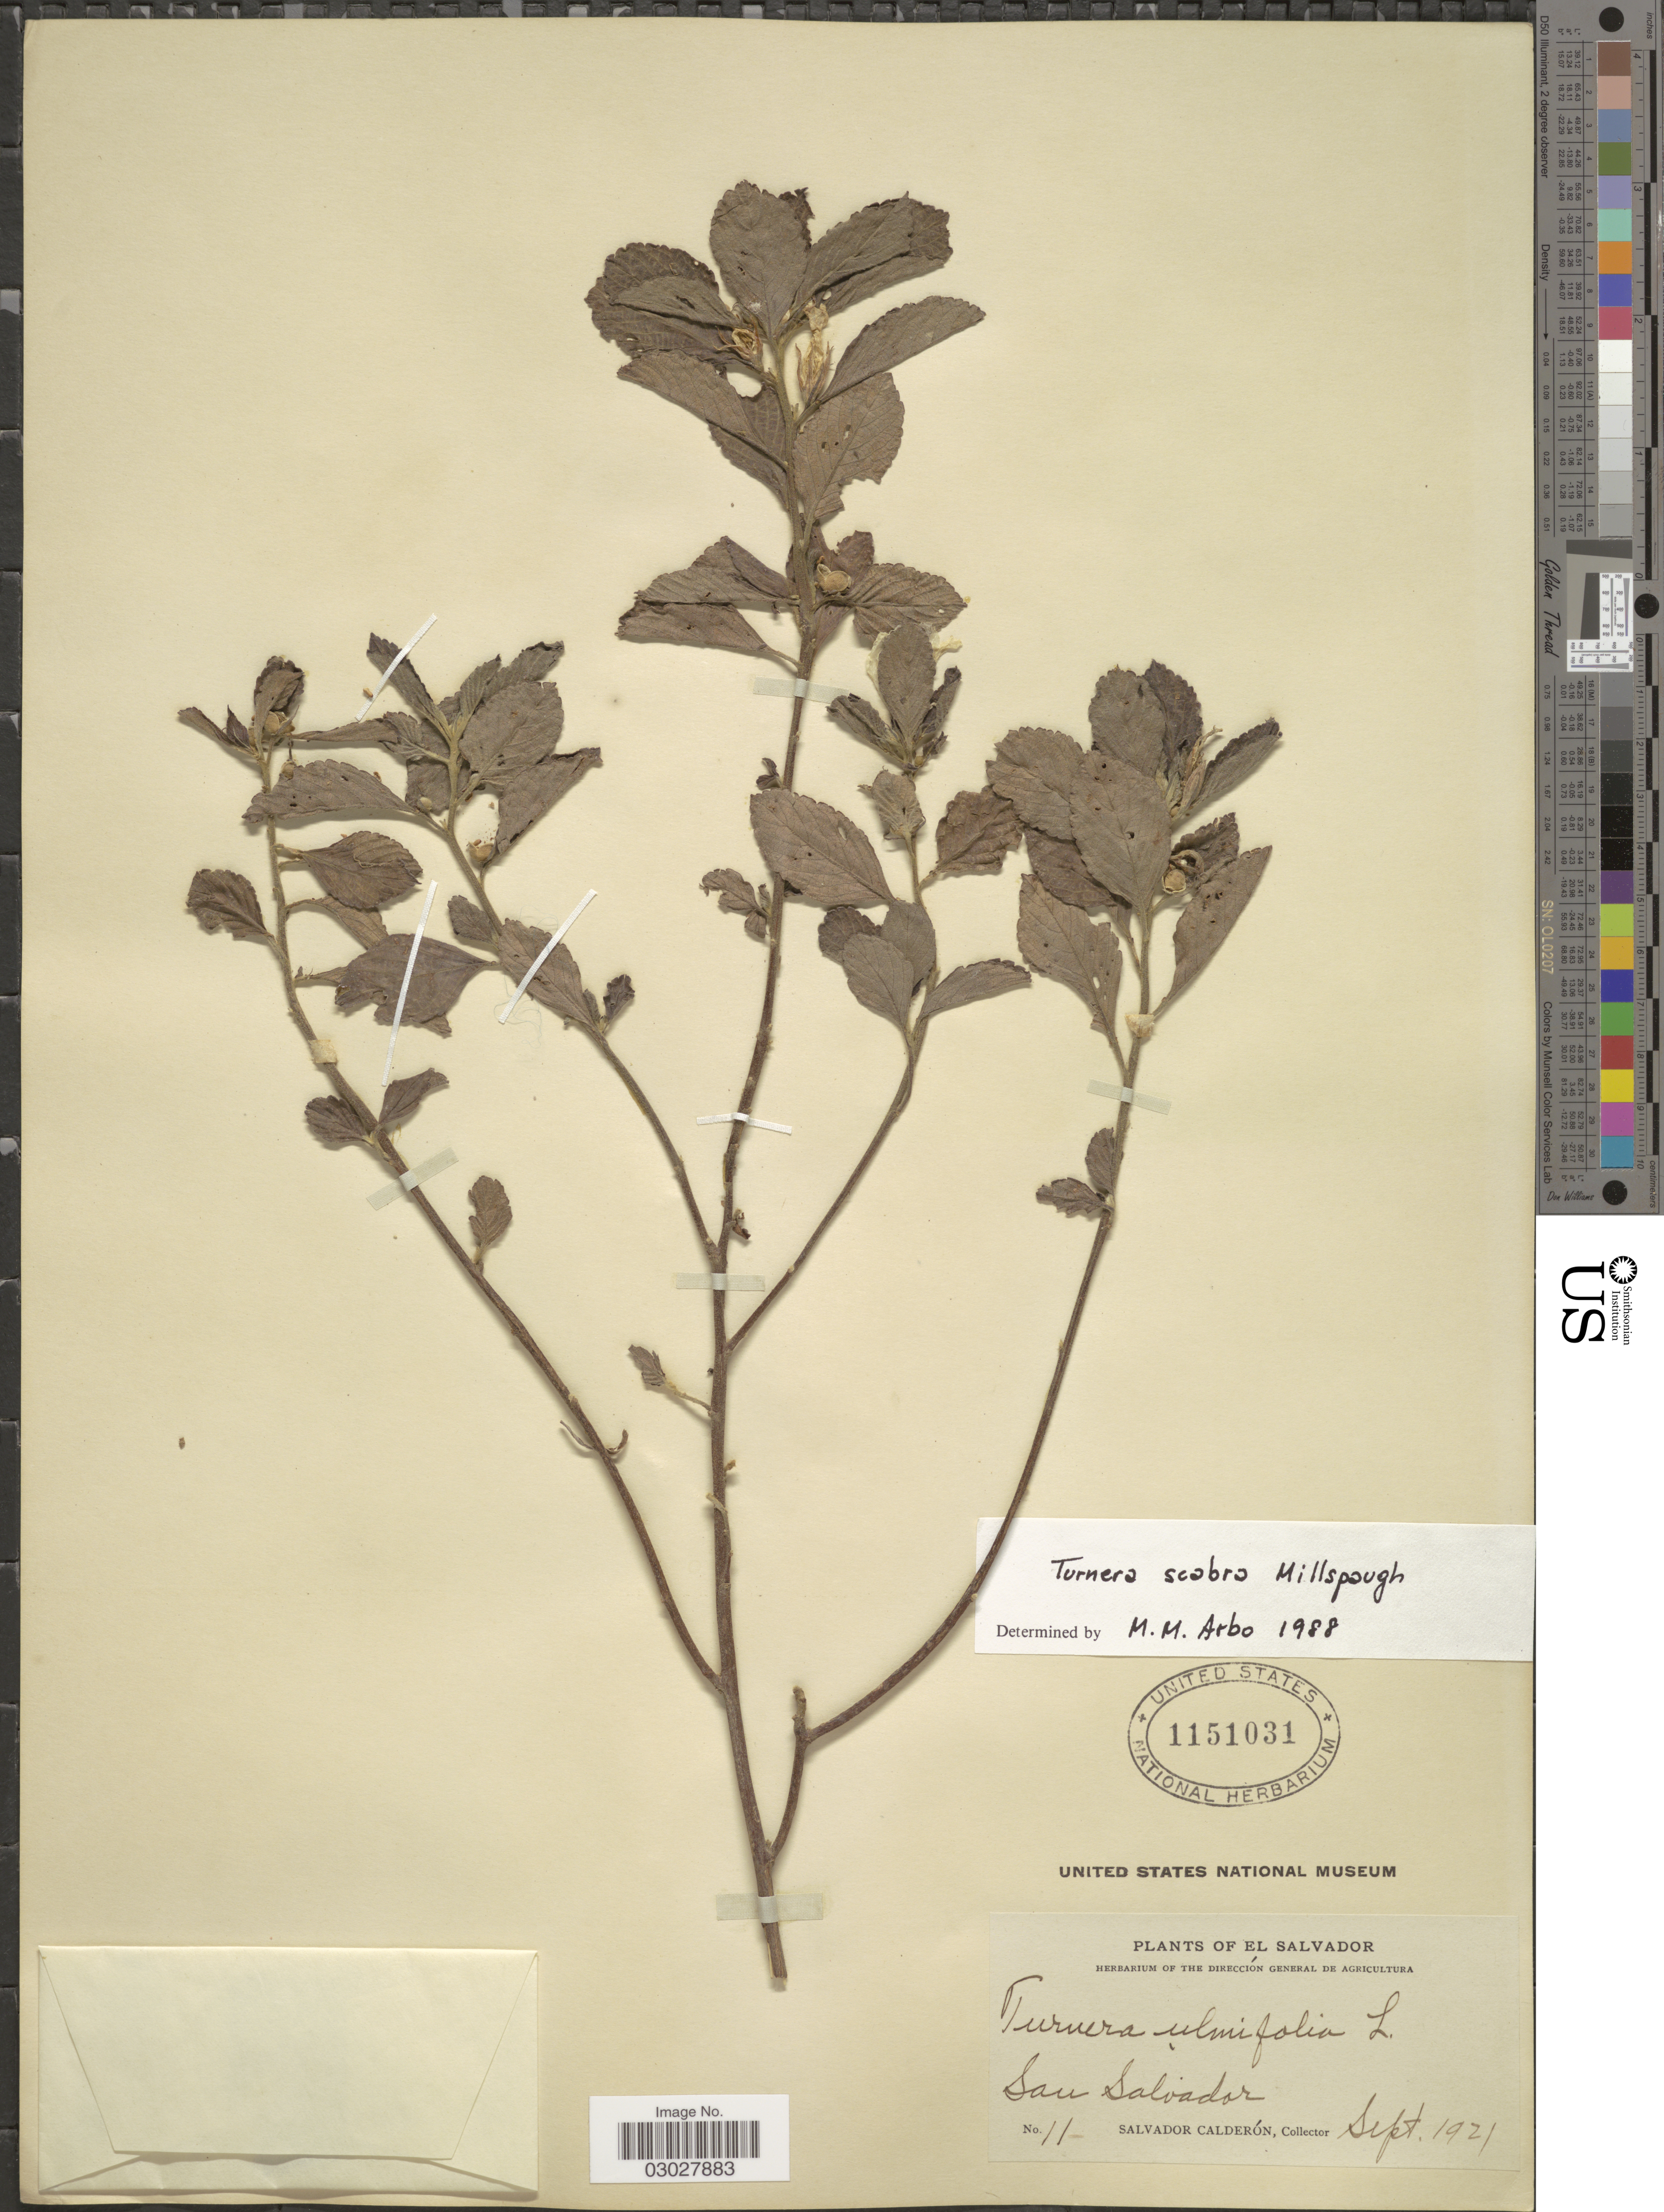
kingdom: Plantae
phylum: Tracheophyta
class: Magnoliopsida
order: Malpighiales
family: Turneraceae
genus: Turnera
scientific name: Turnera scabra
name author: Millsp.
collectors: S. Calderón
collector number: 11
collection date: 1921-09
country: El Salvador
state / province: San Salvador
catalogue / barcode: US 1151031